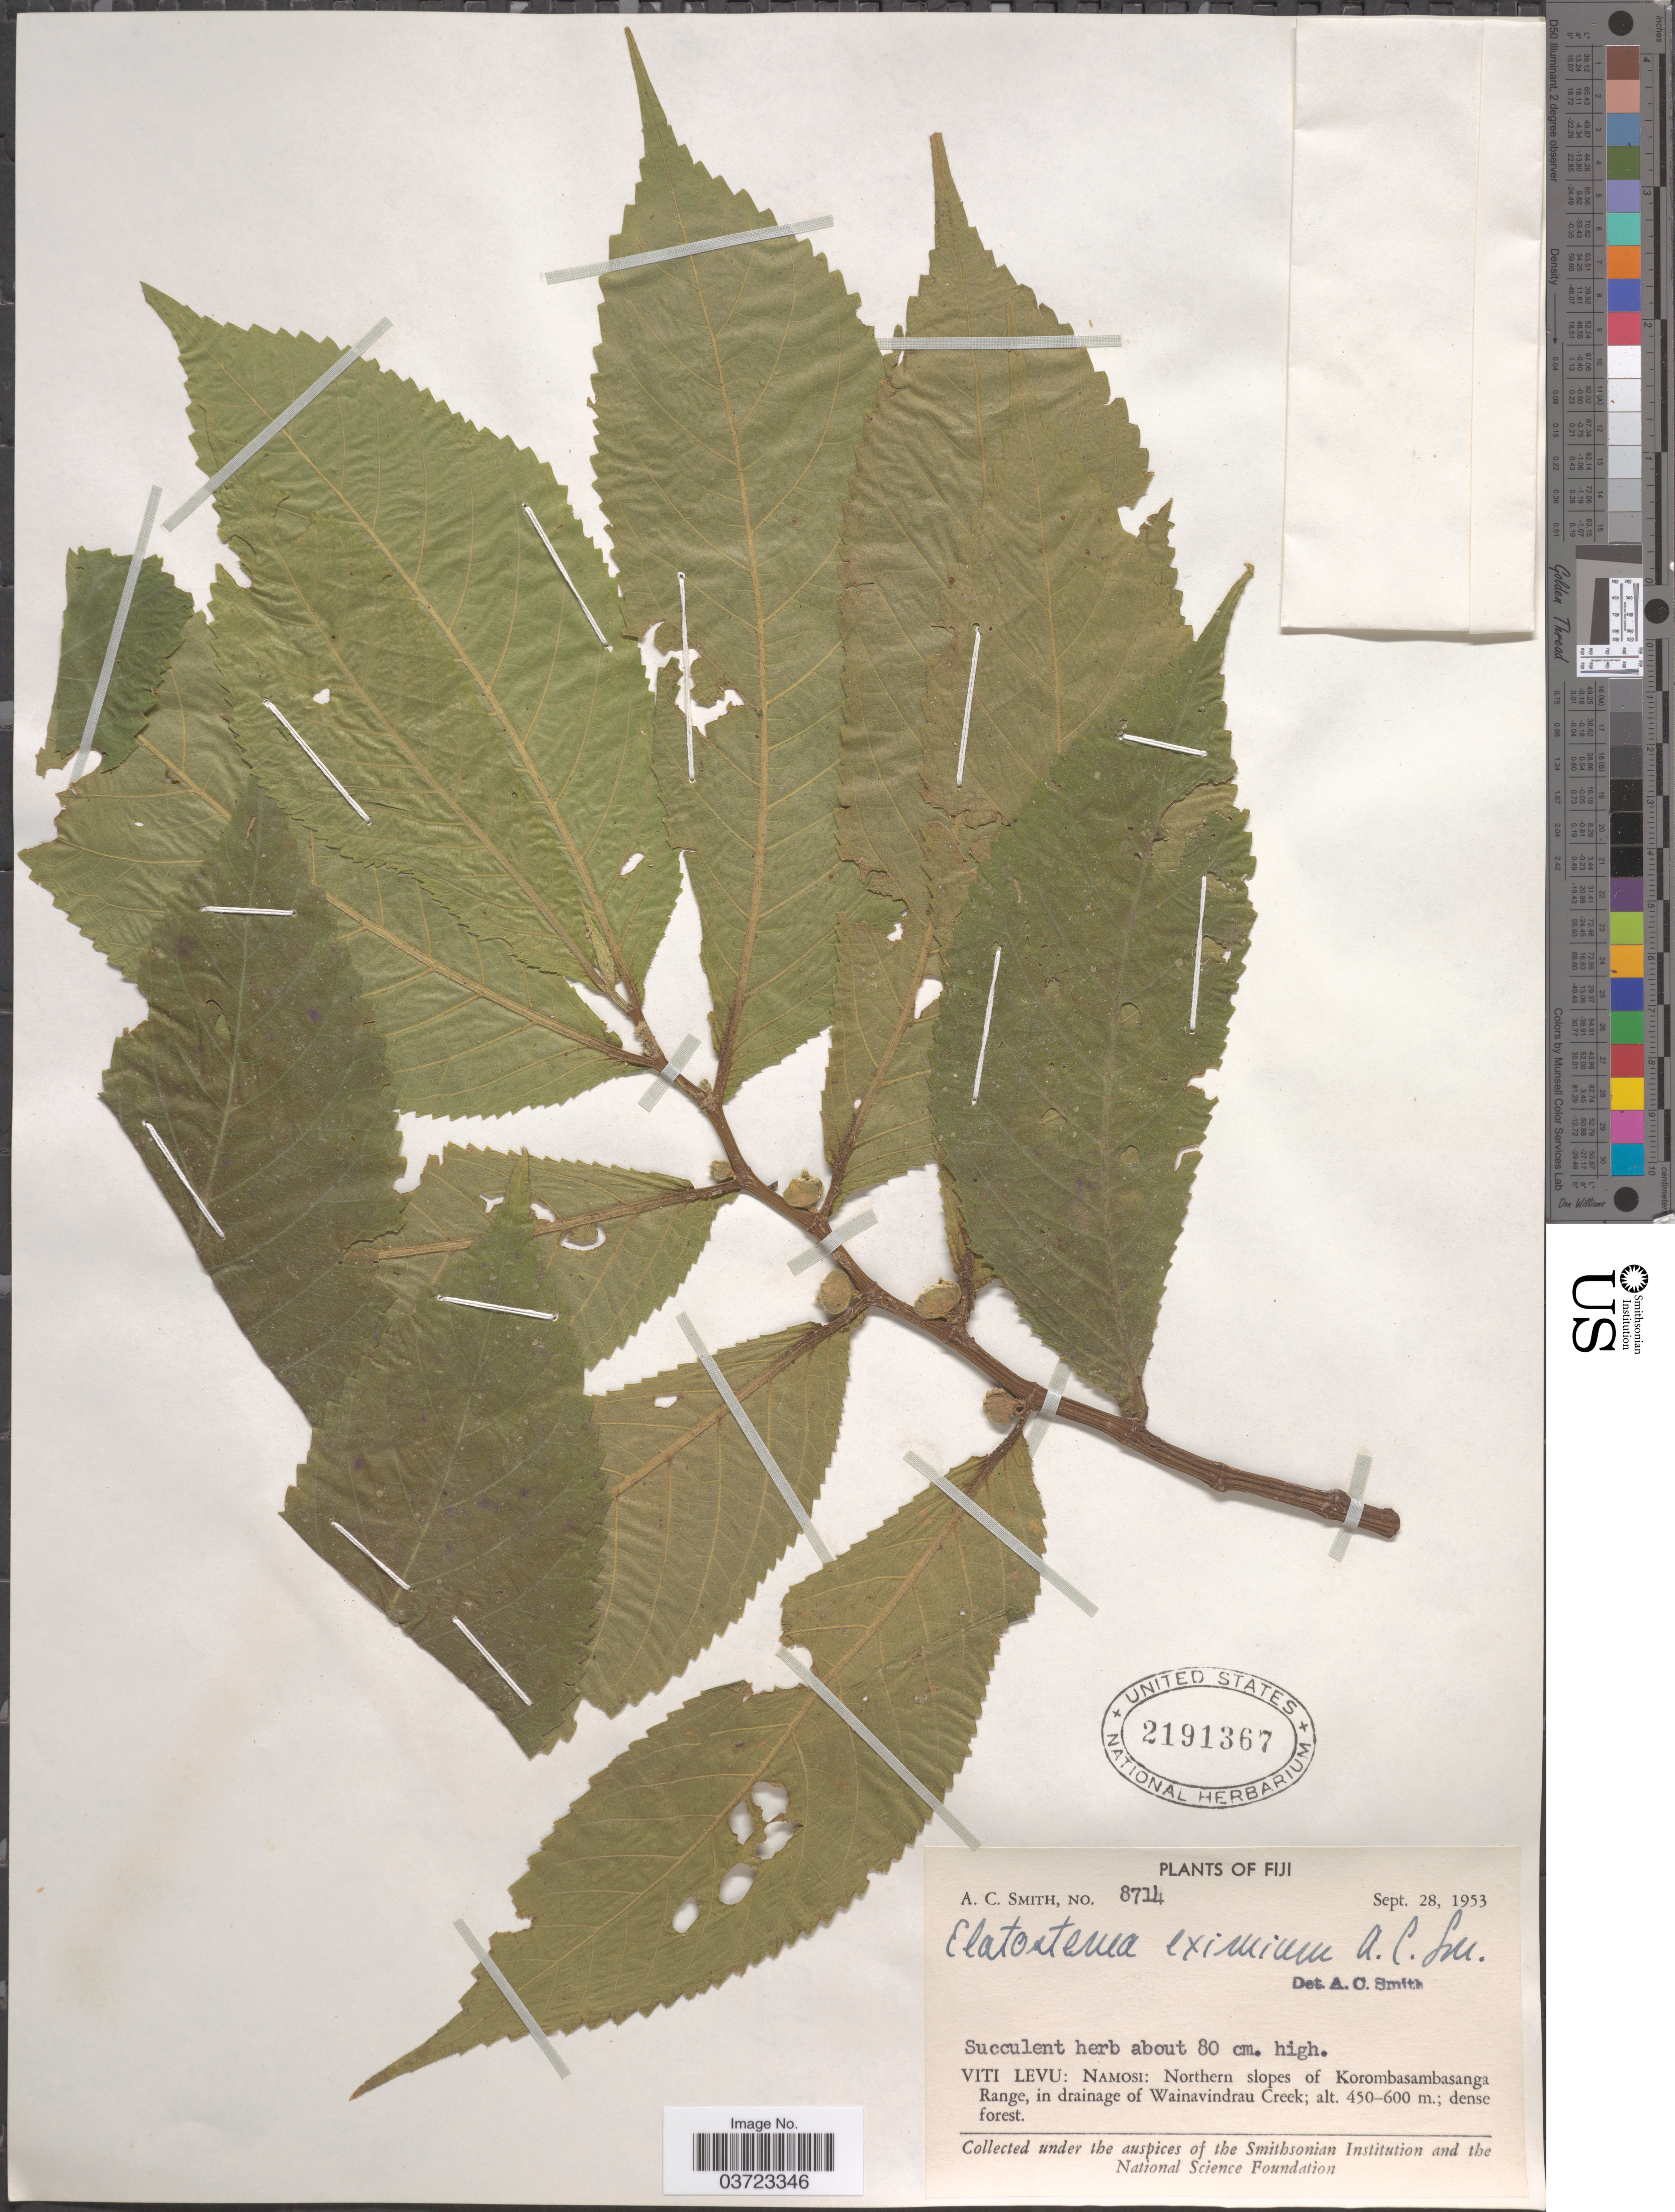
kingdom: Plantae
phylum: Tracheophyta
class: Magnoliopsida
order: Rosales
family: Urticaceae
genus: Elatostema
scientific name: Elatostema eximium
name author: A.C. Sm.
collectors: A. C. Smith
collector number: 8714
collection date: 1953-09-28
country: Fiji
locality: Viti Levu: Namosi: Northern slopes of Korombasambasanga Range, in drainage of Wainavindrau Creek.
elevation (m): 450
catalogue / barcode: US 2191367